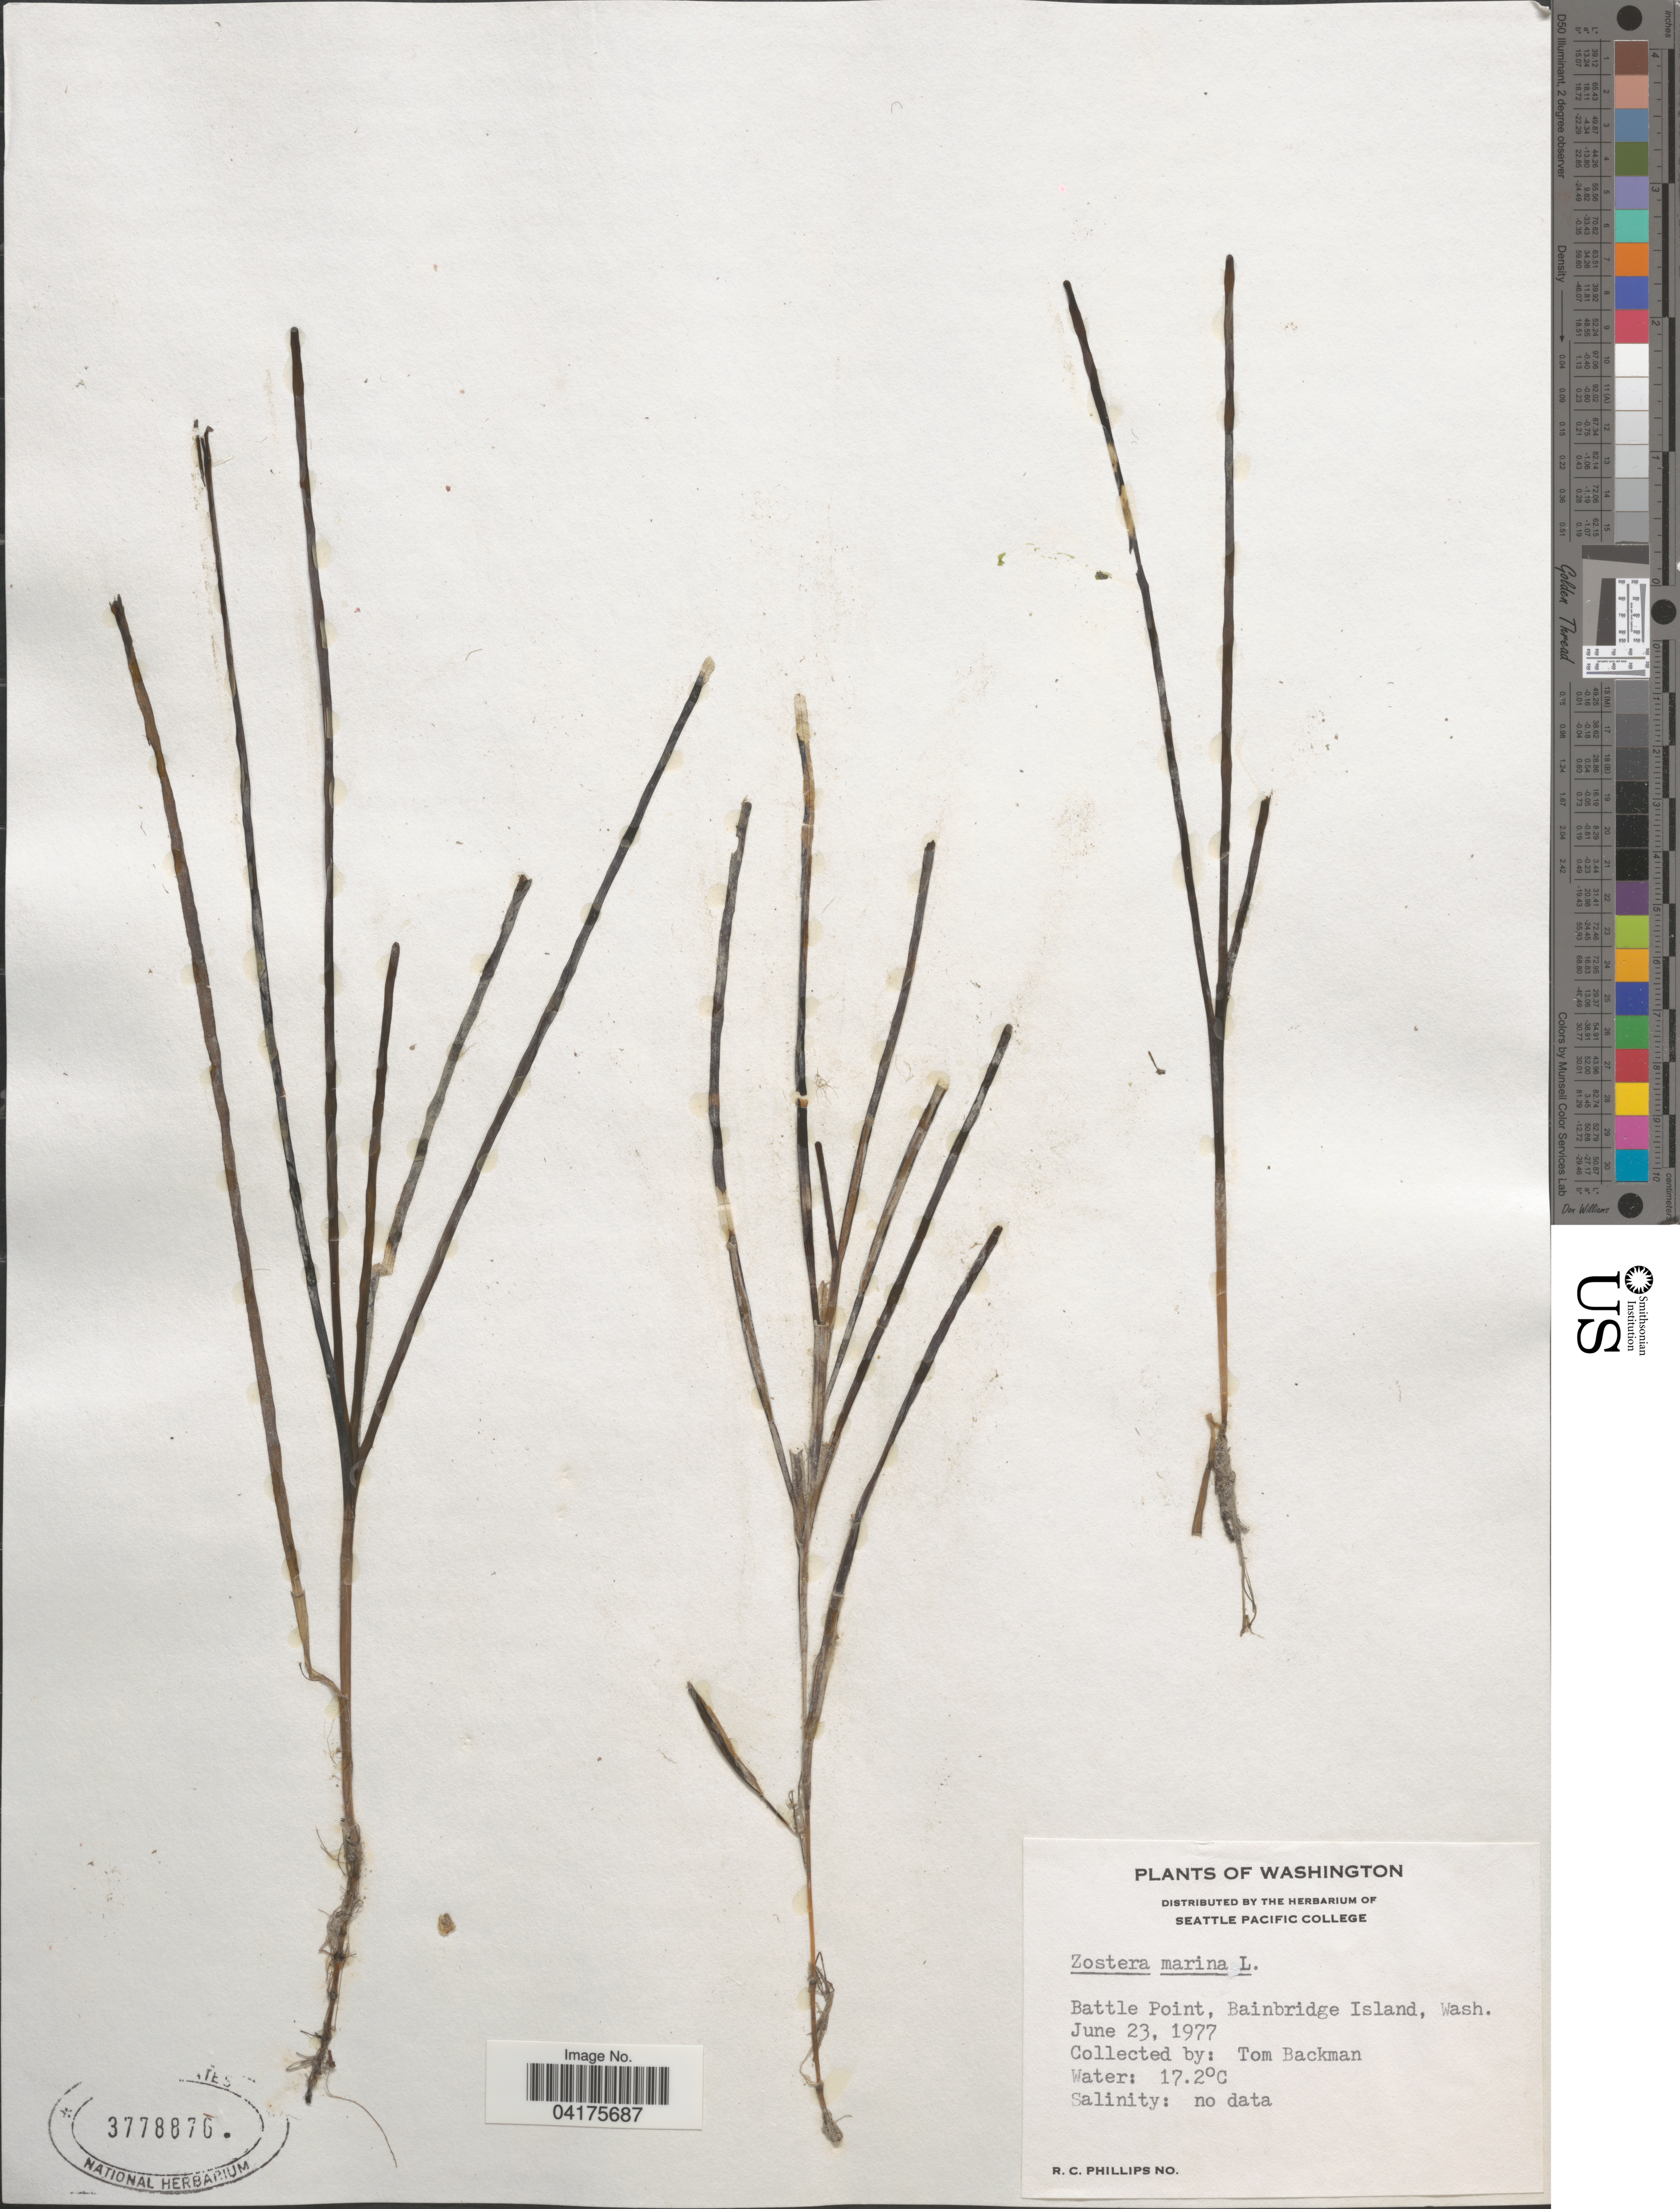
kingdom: Plantae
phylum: Tracheophyta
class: Liliopsida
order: Alismatales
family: Zosteraceae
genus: Zostera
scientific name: Zostera marina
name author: L.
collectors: T. Backman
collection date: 1977-06-23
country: United States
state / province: Washington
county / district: Kitsap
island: Bainbridge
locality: Battle Point, Bainbridge Island.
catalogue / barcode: US 3778876